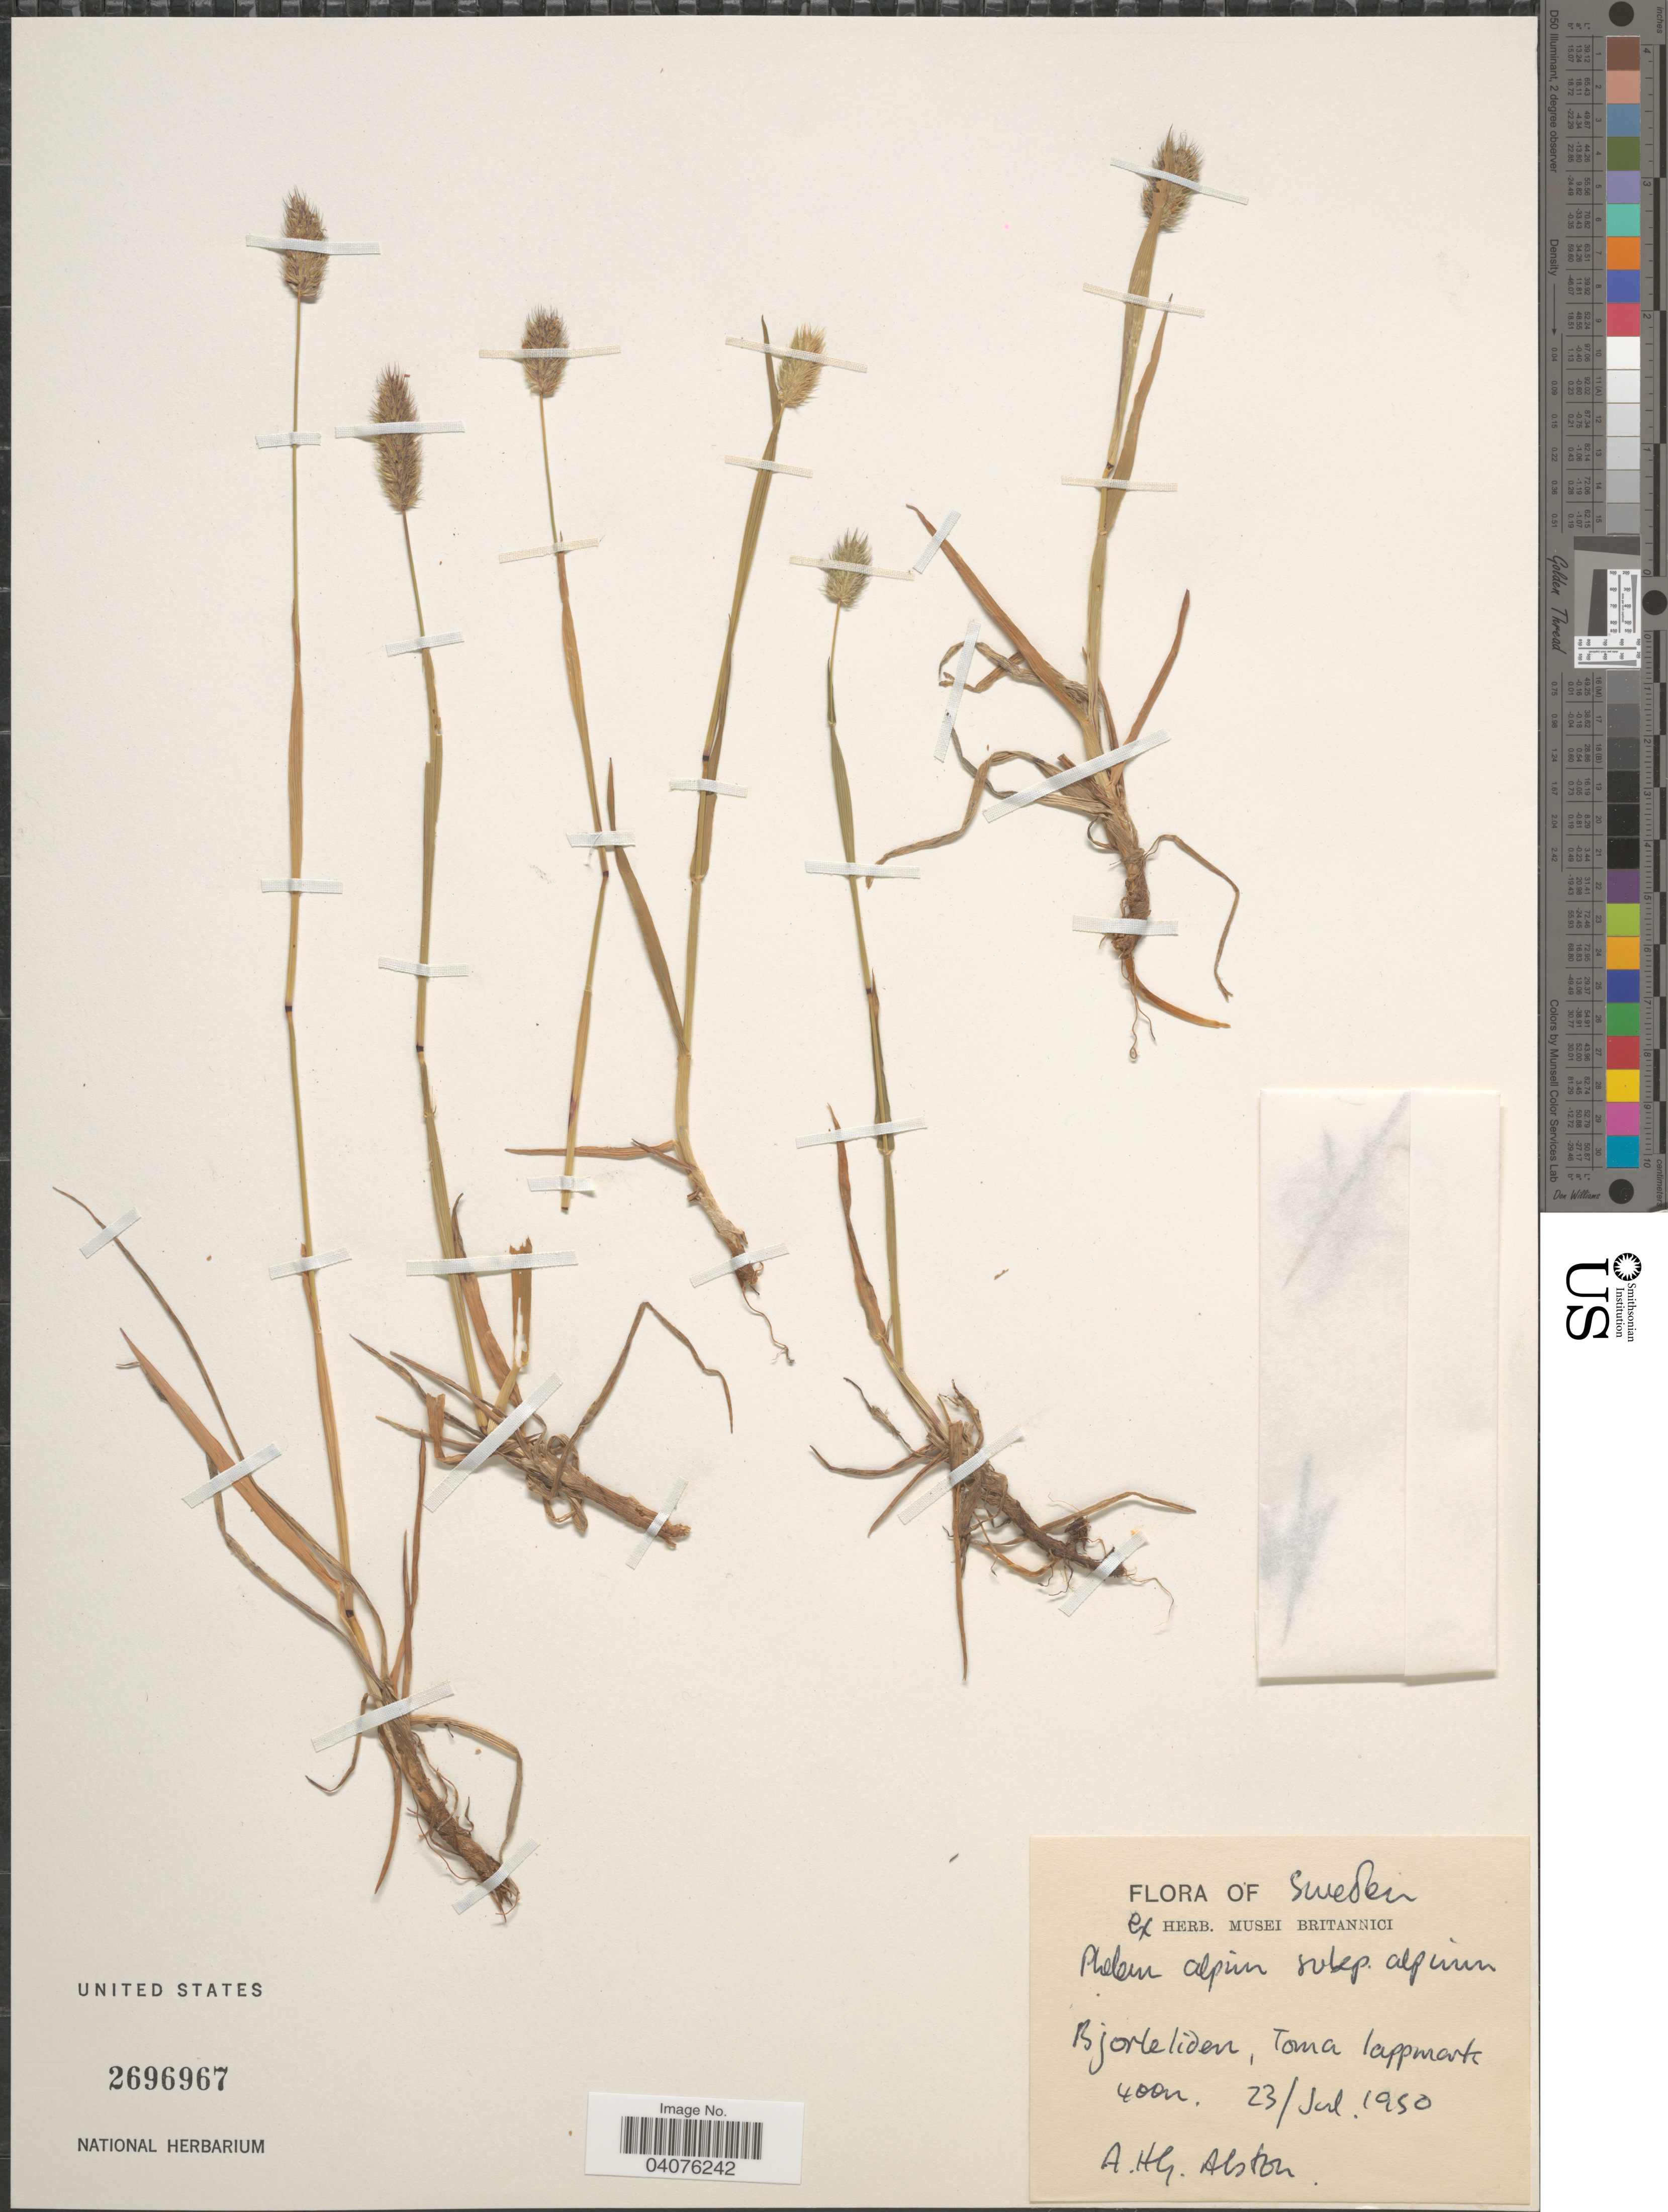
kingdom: Plantae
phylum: Tracheophyta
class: Liliopsida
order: Poales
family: Poaceae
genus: Phleum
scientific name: Phleum alpinum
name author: L.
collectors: A. H. Alston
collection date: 1950-07-23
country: Sweden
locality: Bjorleliden, Tova lappmark.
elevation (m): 400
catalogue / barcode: US 2696967